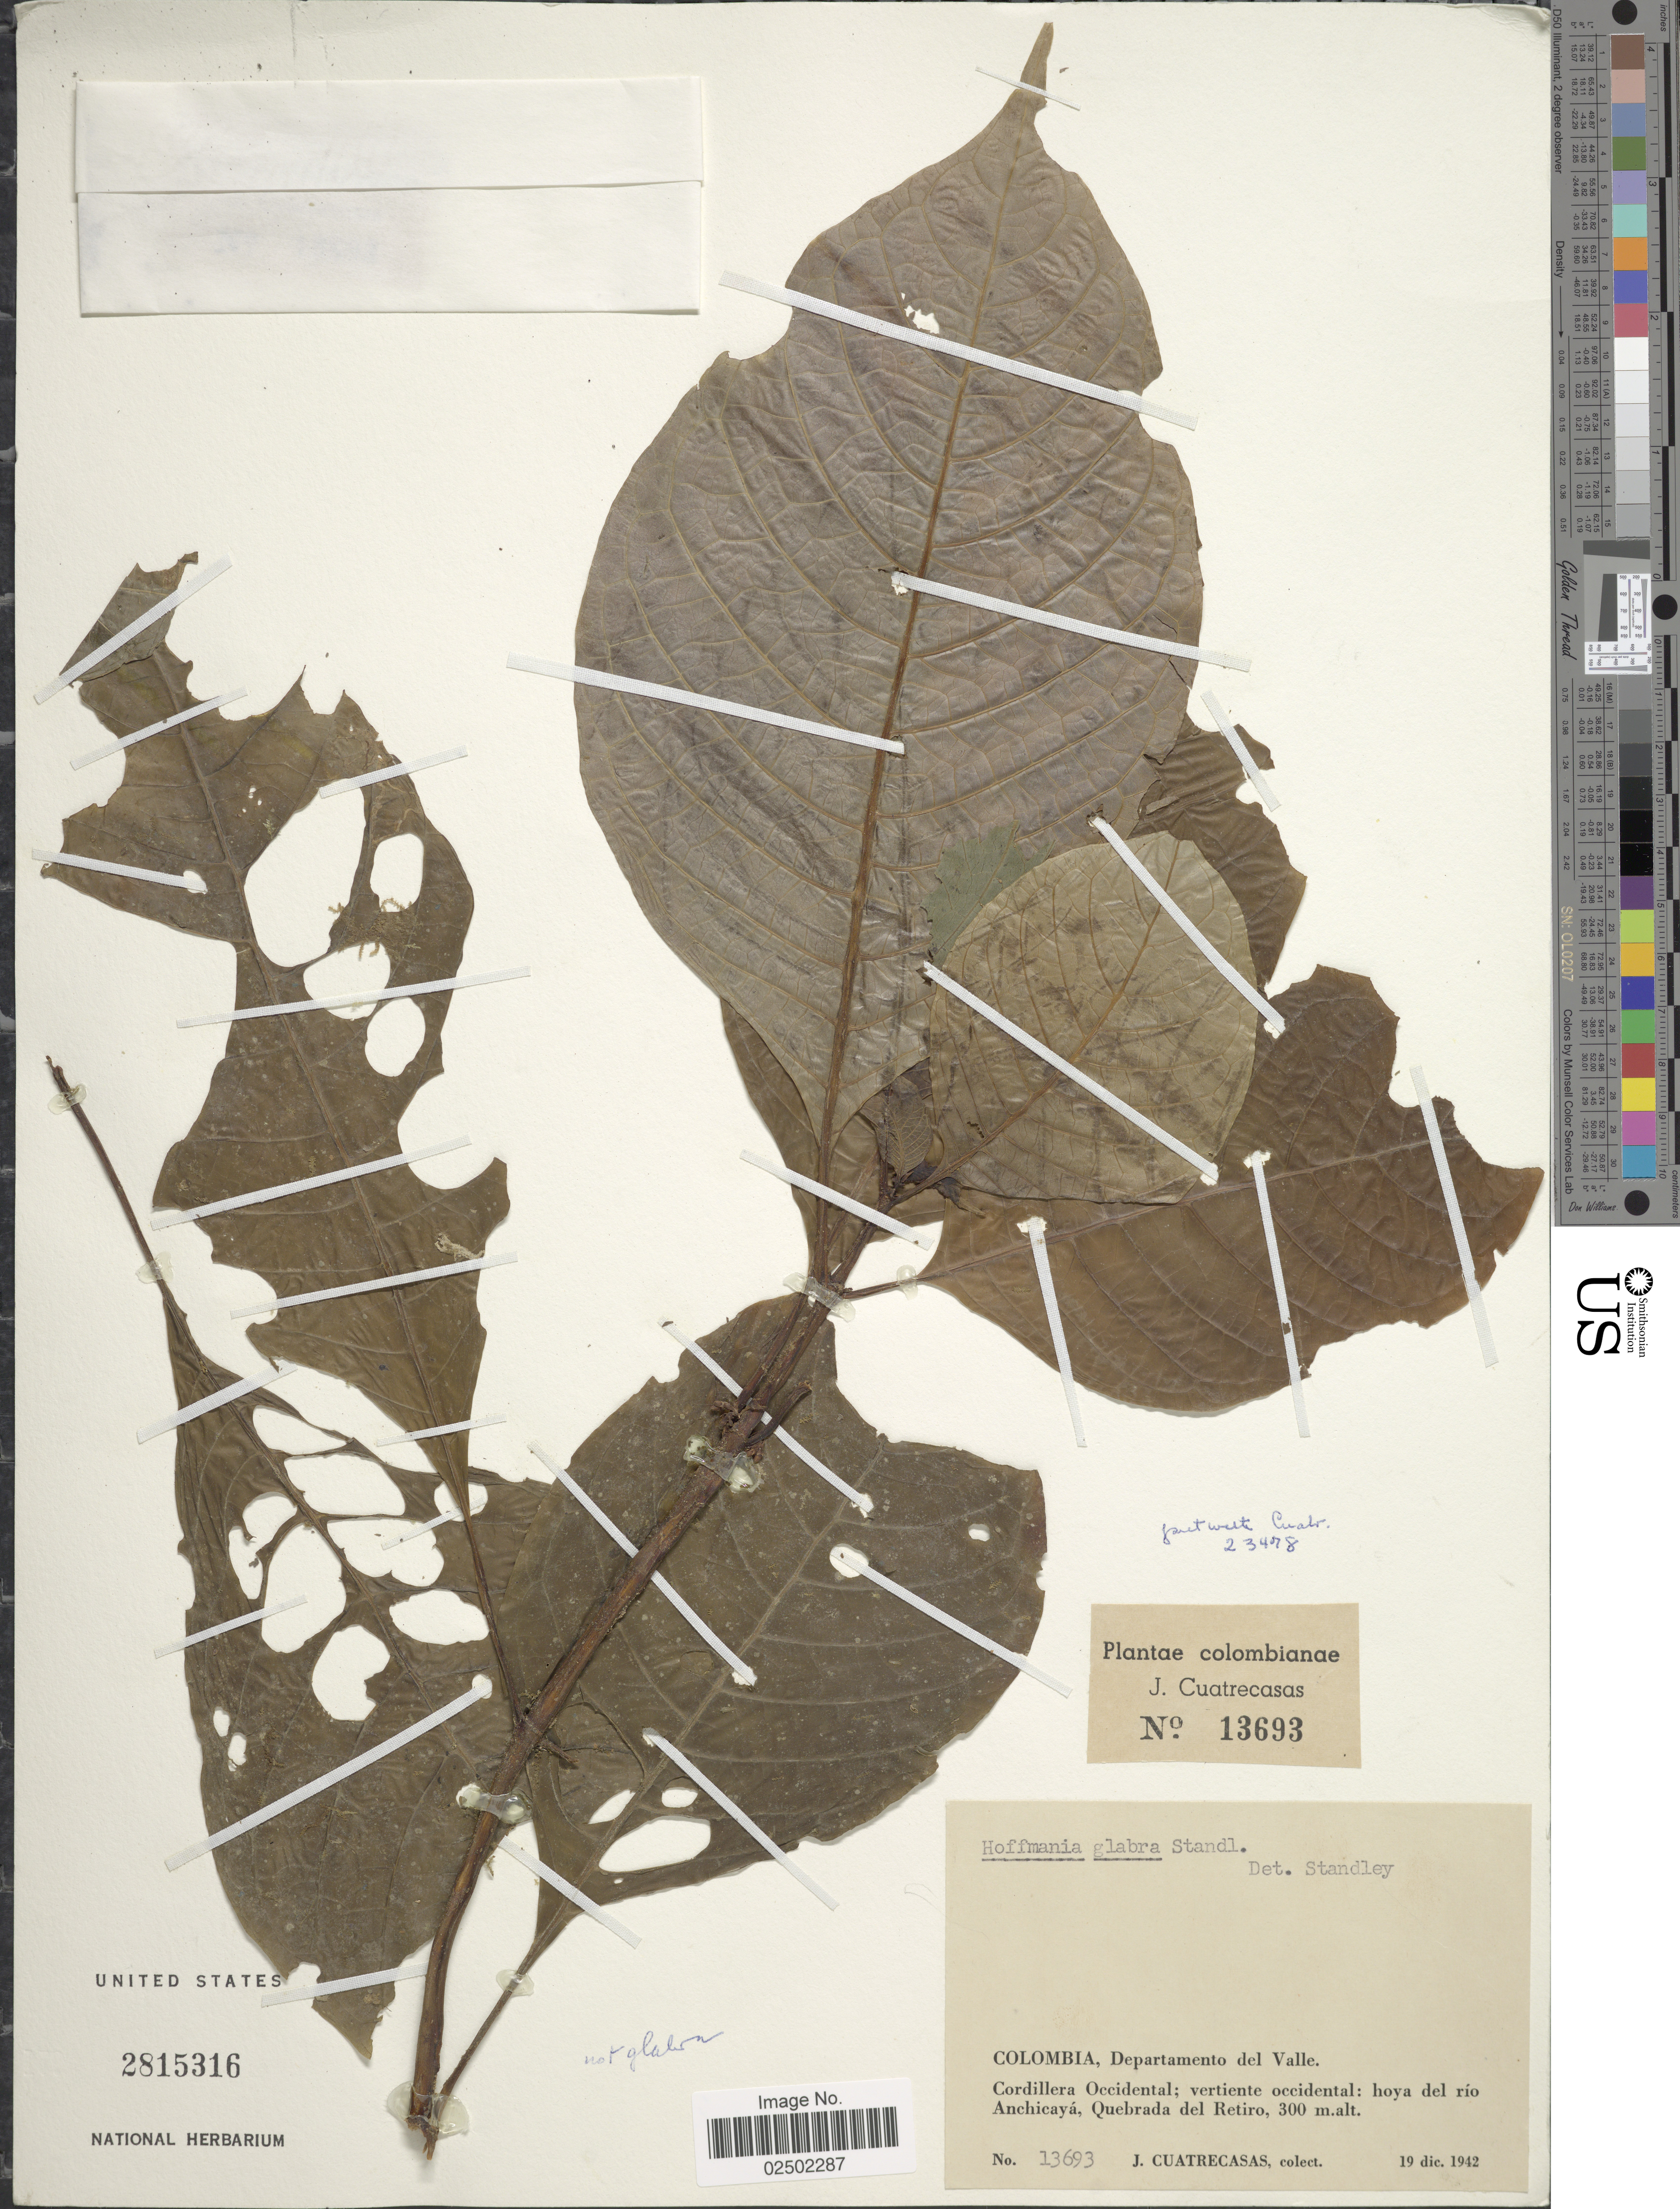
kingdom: Plantae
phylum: Tracheophyta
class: Magnoliopsida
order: Gentianales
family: Rubiaceae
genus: Hoffmannia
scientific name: Hoffmannia sp.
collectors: J. Cuatrecasas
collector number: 13693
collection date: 1942-12-19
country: Colombia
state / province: Valle del Cauca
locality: Colombia, Departamento del Valle, Cordillera Occidental: vertiente occidental: hya del rio Anchicaya, Quebrada del Retiro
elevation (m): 300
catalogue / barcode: US 2815316